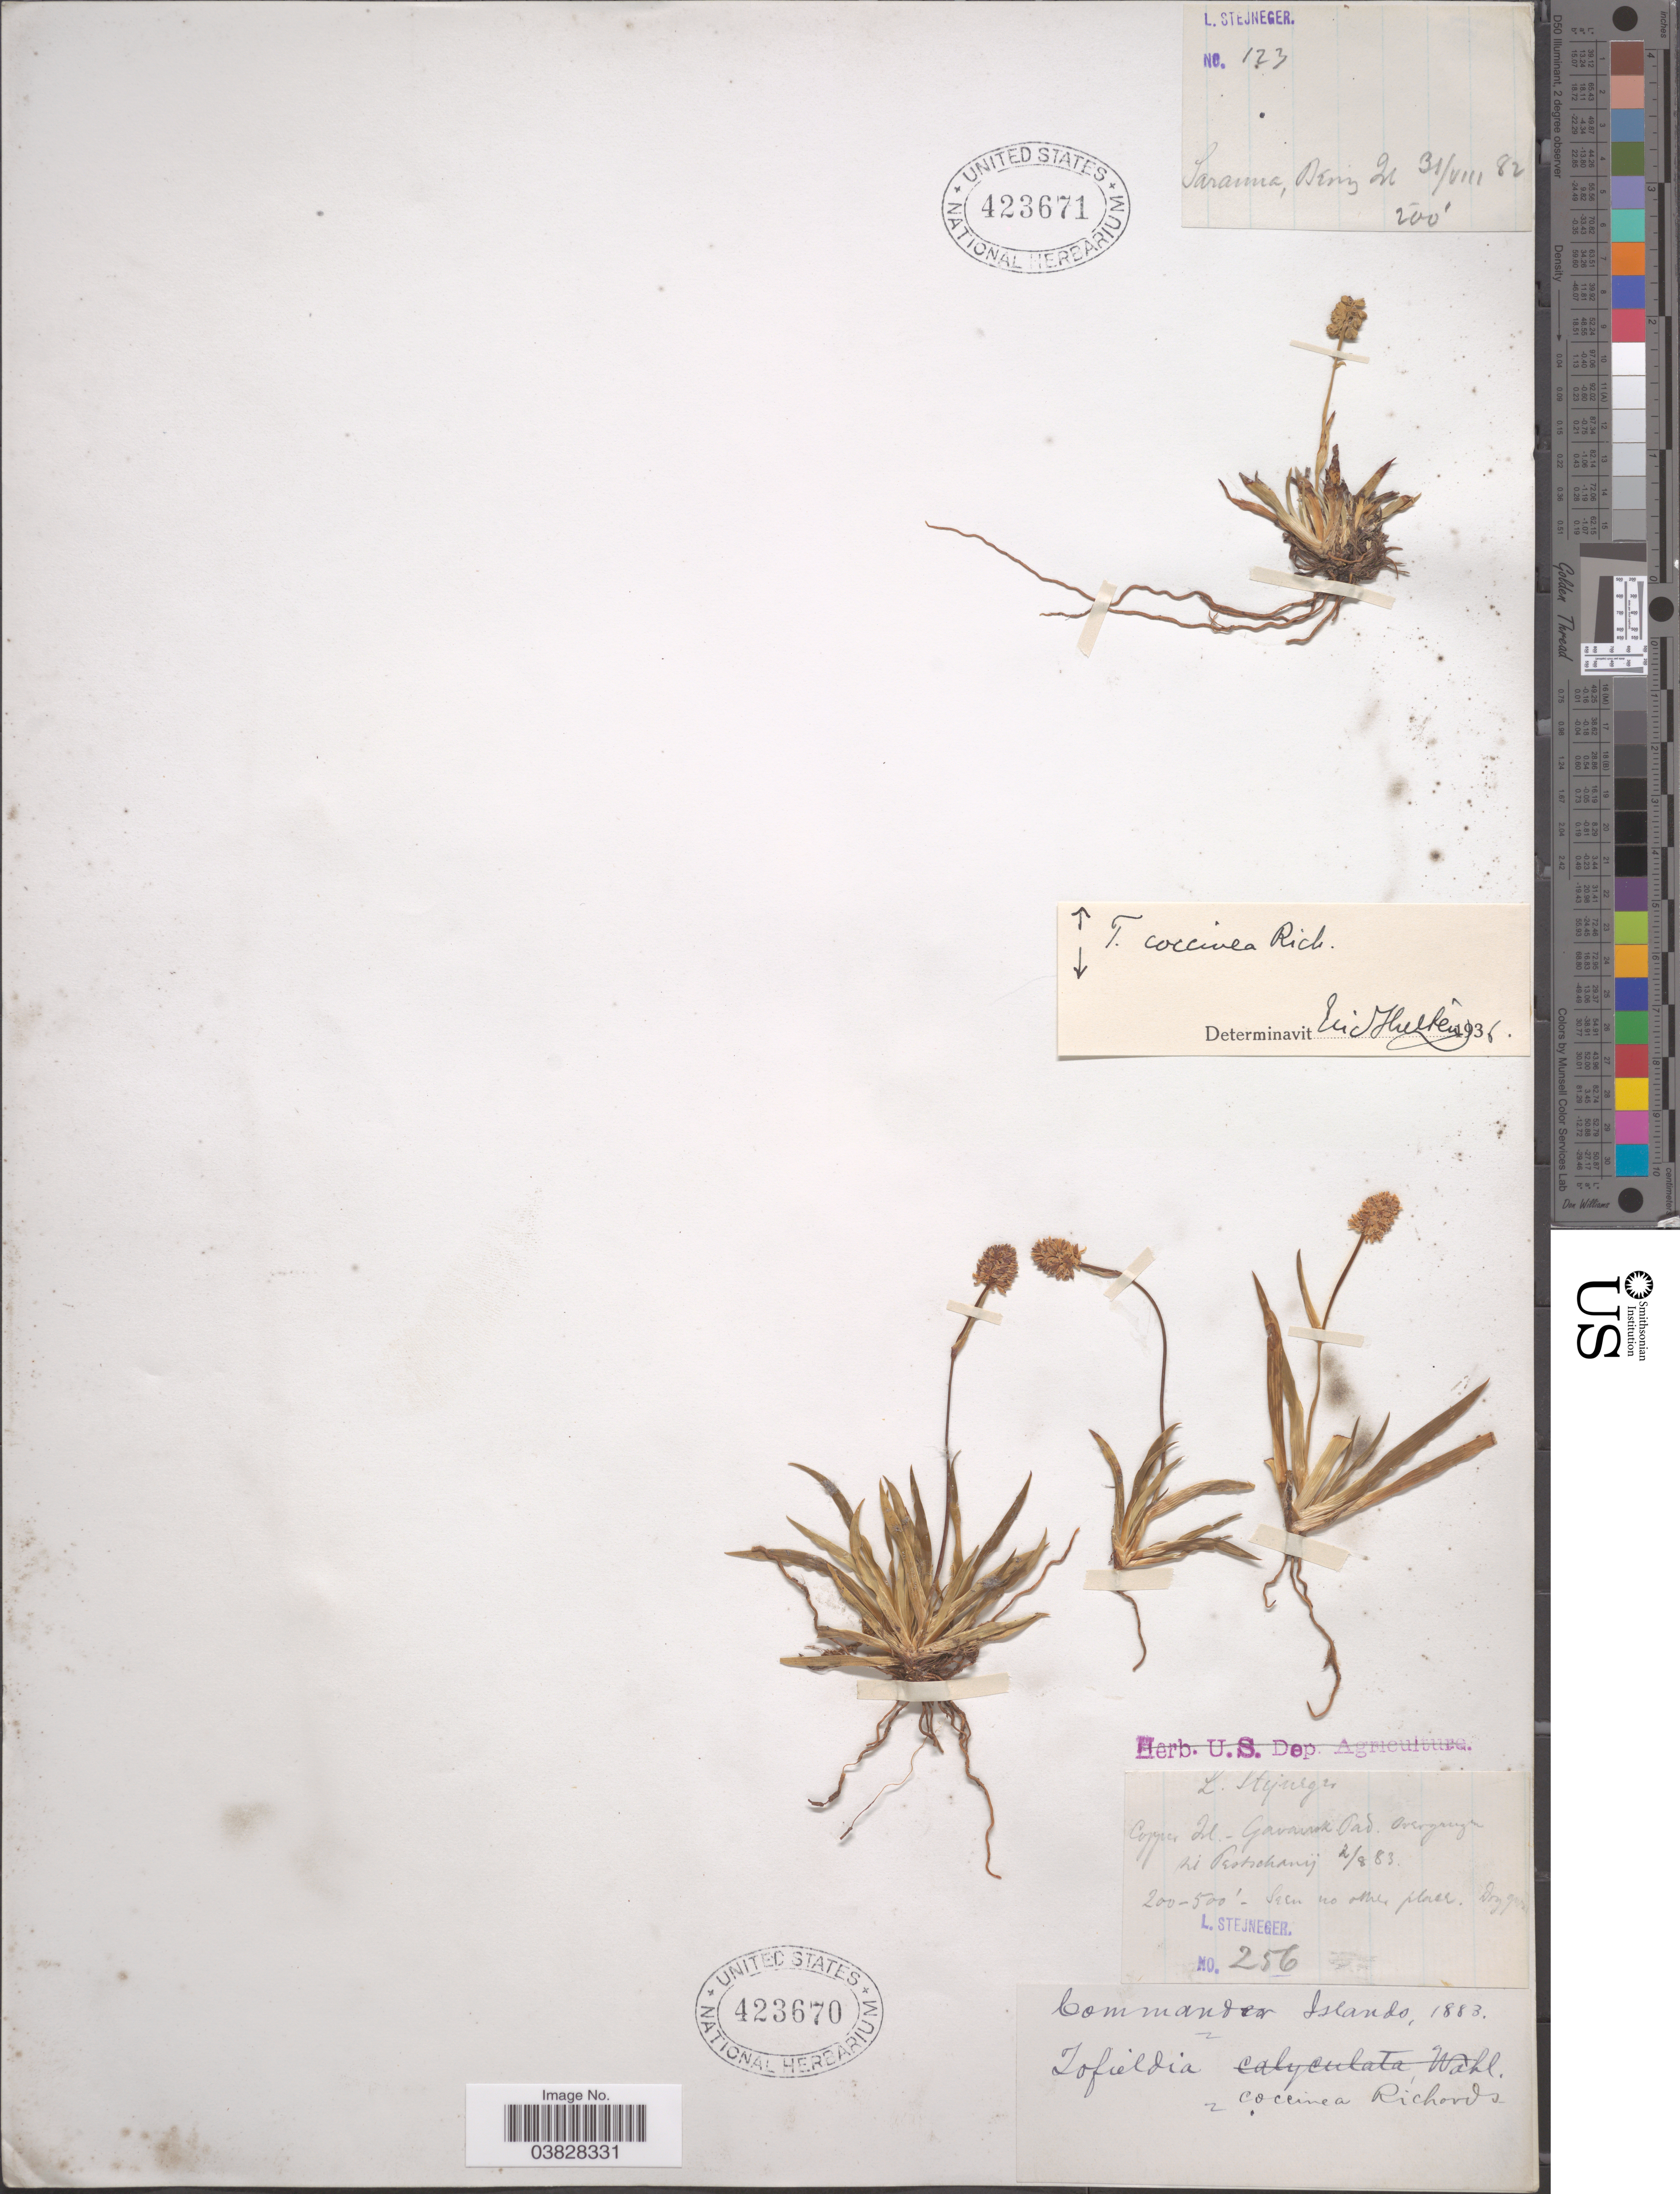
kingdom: Plantae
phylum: Tracheophyta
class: Liliopsida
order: Alismatales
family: Tofieldiaceae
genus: Tofieldia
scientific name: Tofieldia coccinea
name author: Richardson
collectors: L. Stejneger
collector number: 256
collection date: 1883-08-02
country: Russian Federation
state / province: Kamchatka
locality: Copper Isl. - Gavanok Pad. Overgrenze ni Pestschanij. Commander Islands.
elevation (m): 61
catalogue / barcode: US 423670-2